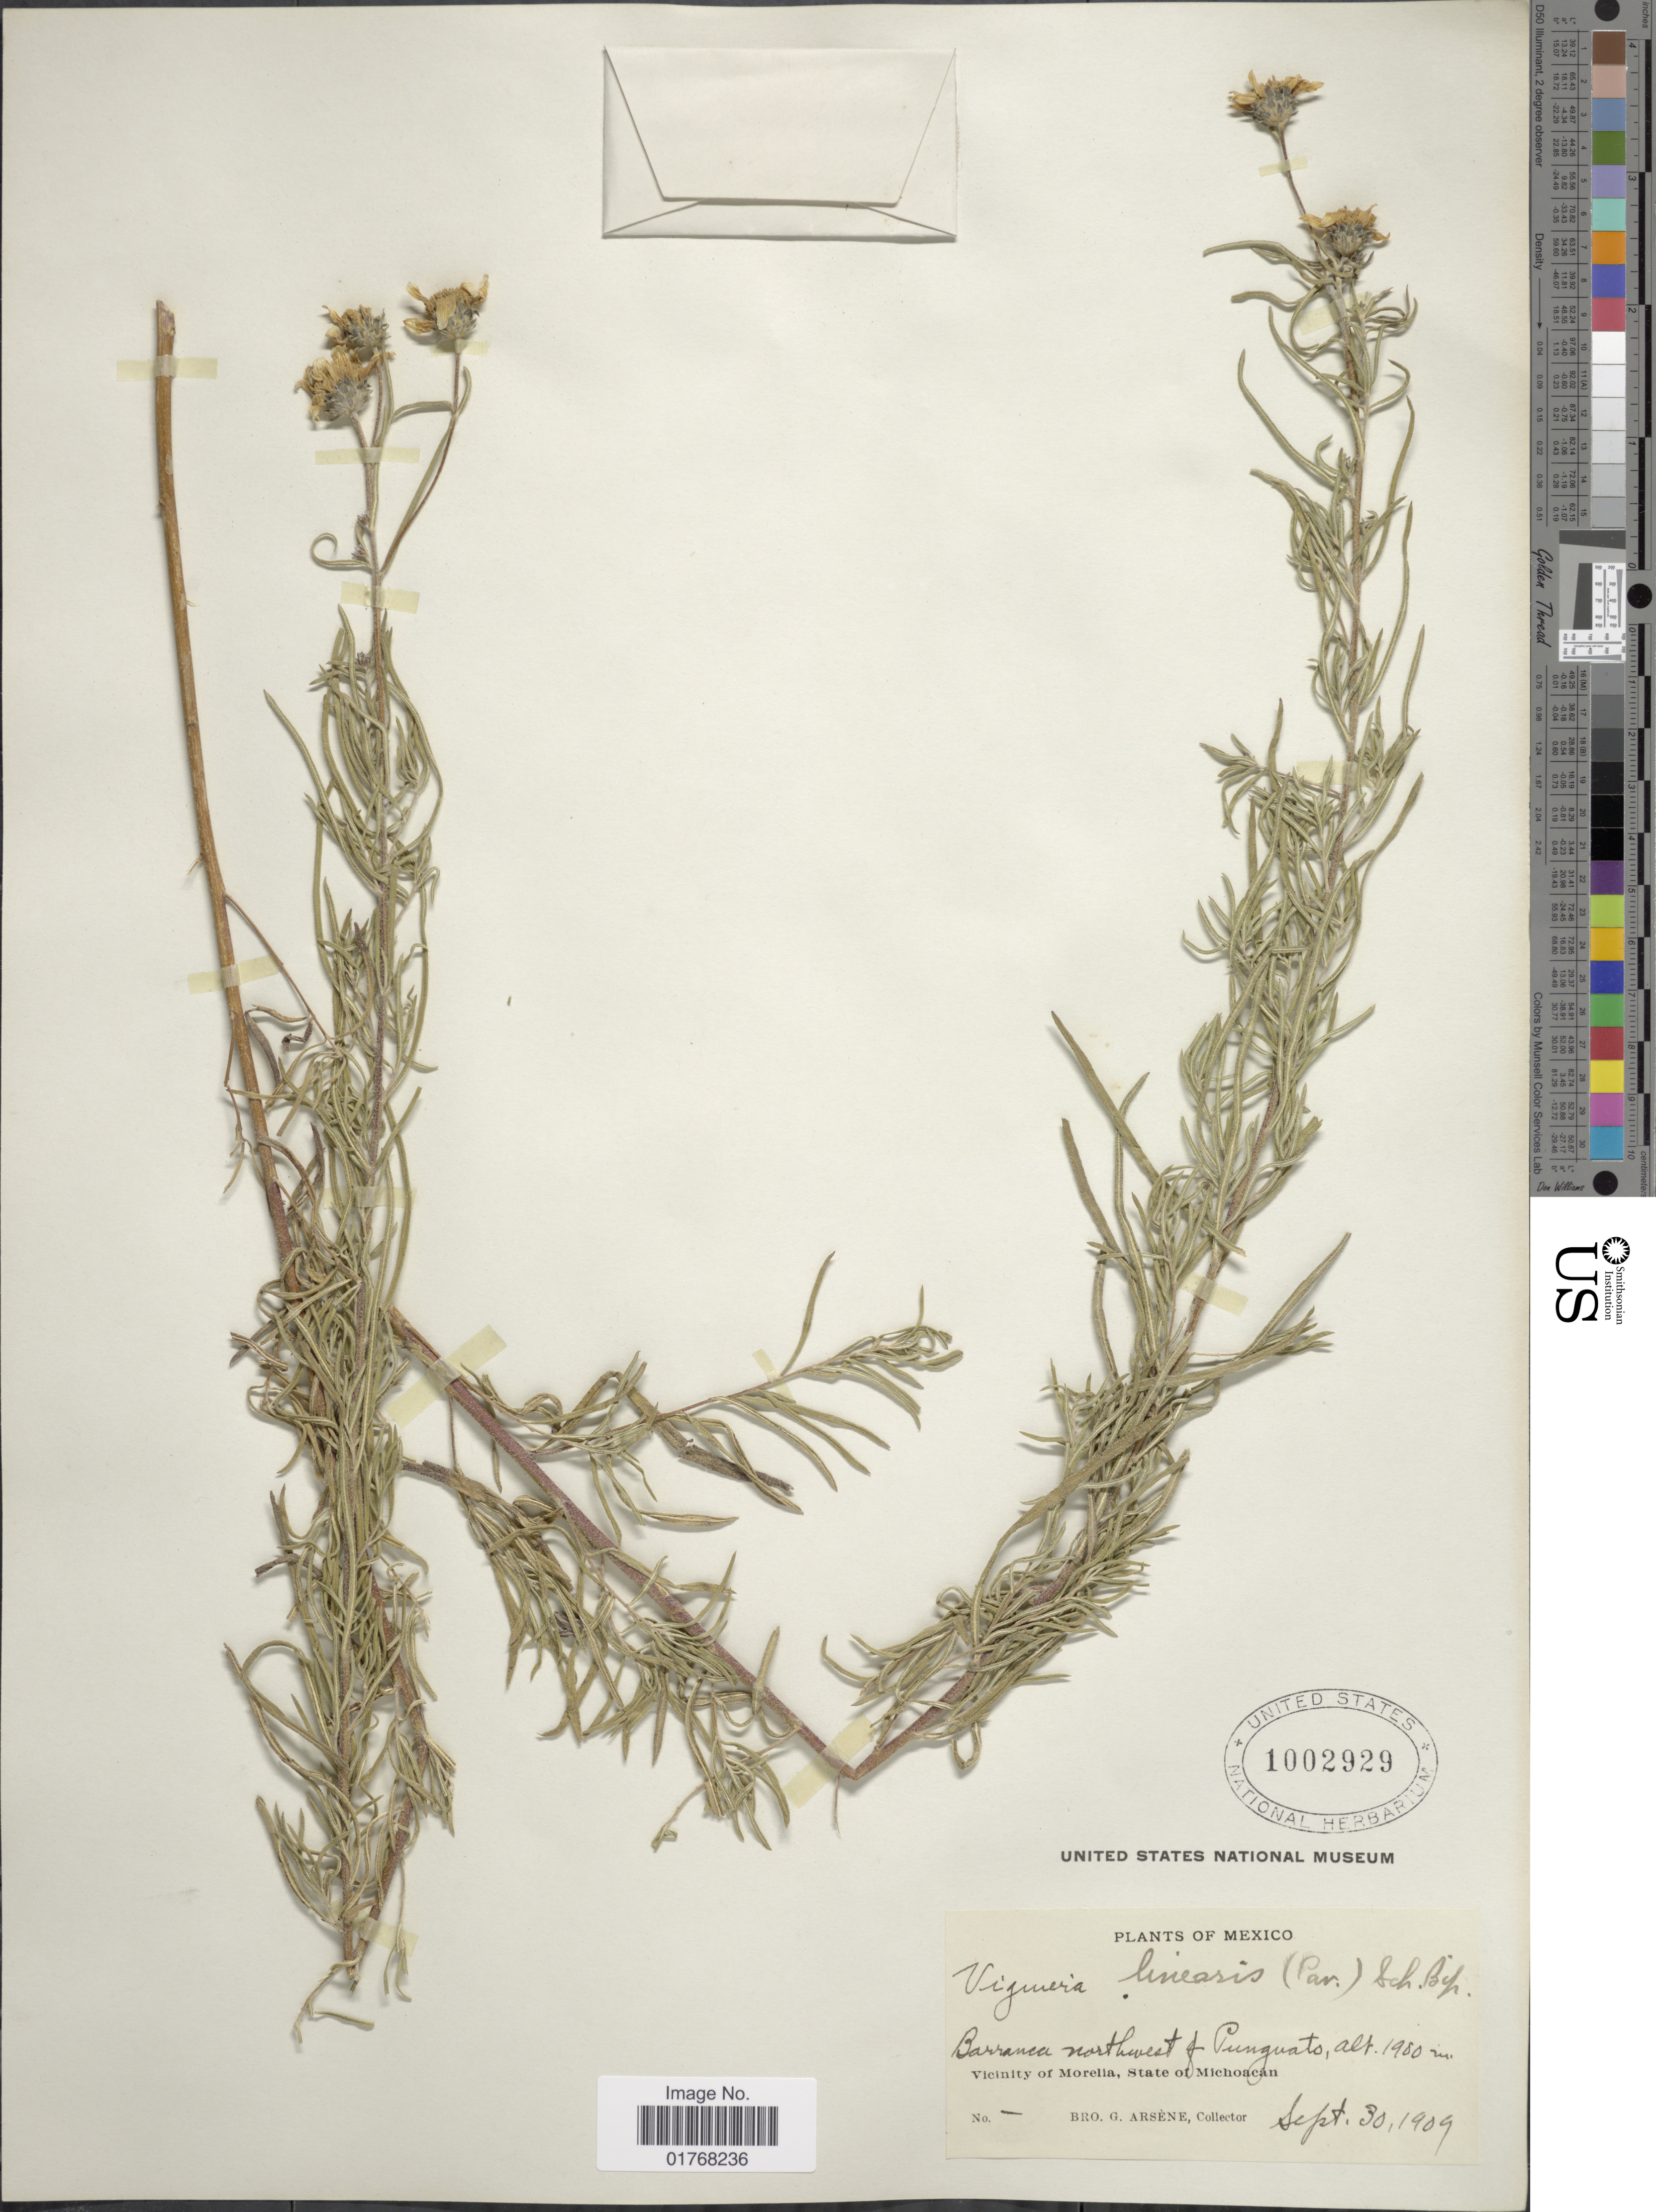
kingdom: Plantae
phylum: Tracheophyta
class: Magnoliopsida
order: Asterales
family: Asteraceae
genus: Viguiera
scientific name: Viguiera linearis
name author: (Cav.) Sch. Bip. & Hemsl.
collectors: Bro. G. Arsène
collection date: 1909-09-30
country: Mexico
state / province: Michoacán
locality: Barranca northwest of Punguato, Viicnity of Morelia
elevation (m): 1900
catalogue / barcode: US 1002929